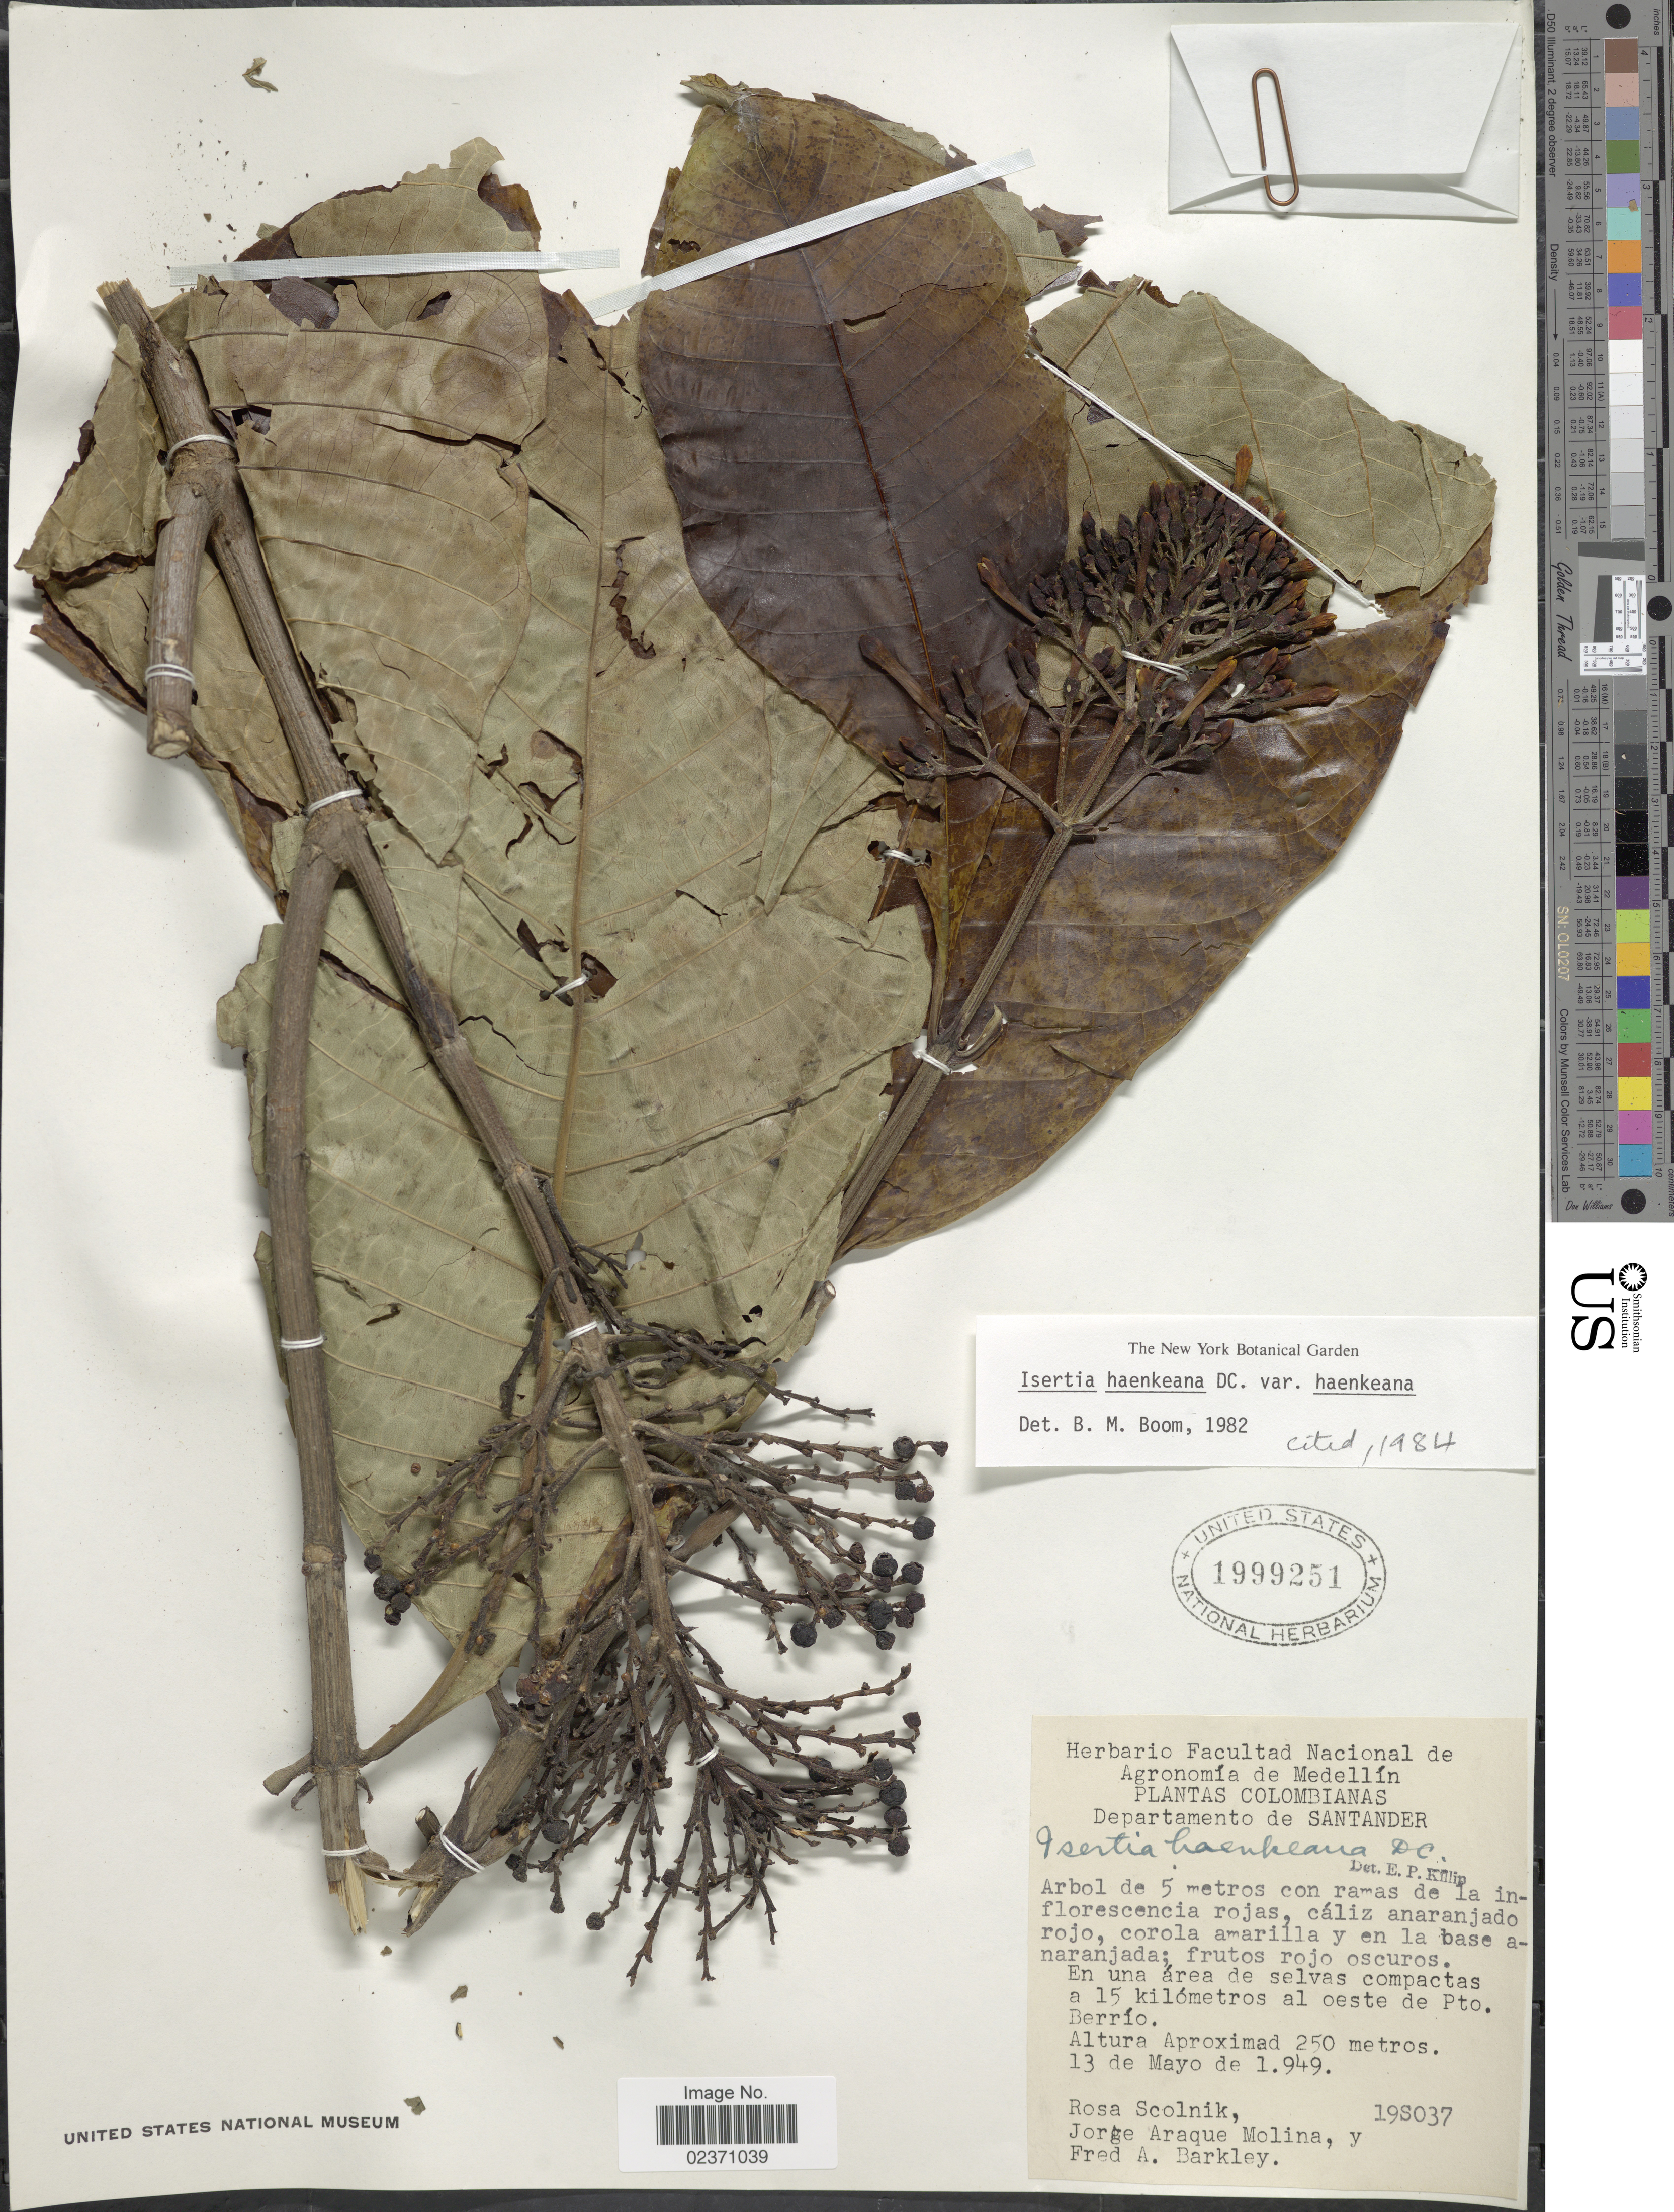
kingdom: Plantae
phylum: Tracheophyta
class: Magnoliopsida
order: Gentianales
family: Rubiaceae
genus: Isertia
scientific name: Isertia haenkeana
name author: DC.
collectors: R. Scolnik, J. Araque Molina & F. A. Barkley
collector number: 19S037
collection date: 1949-05-13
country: Colombia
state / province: Santander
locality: Colombianas. Departamento de Santander. En una area de selvas compactas a 15 kilometros al oeste de pto. Berrio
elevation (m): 250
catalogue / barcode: US 1999251